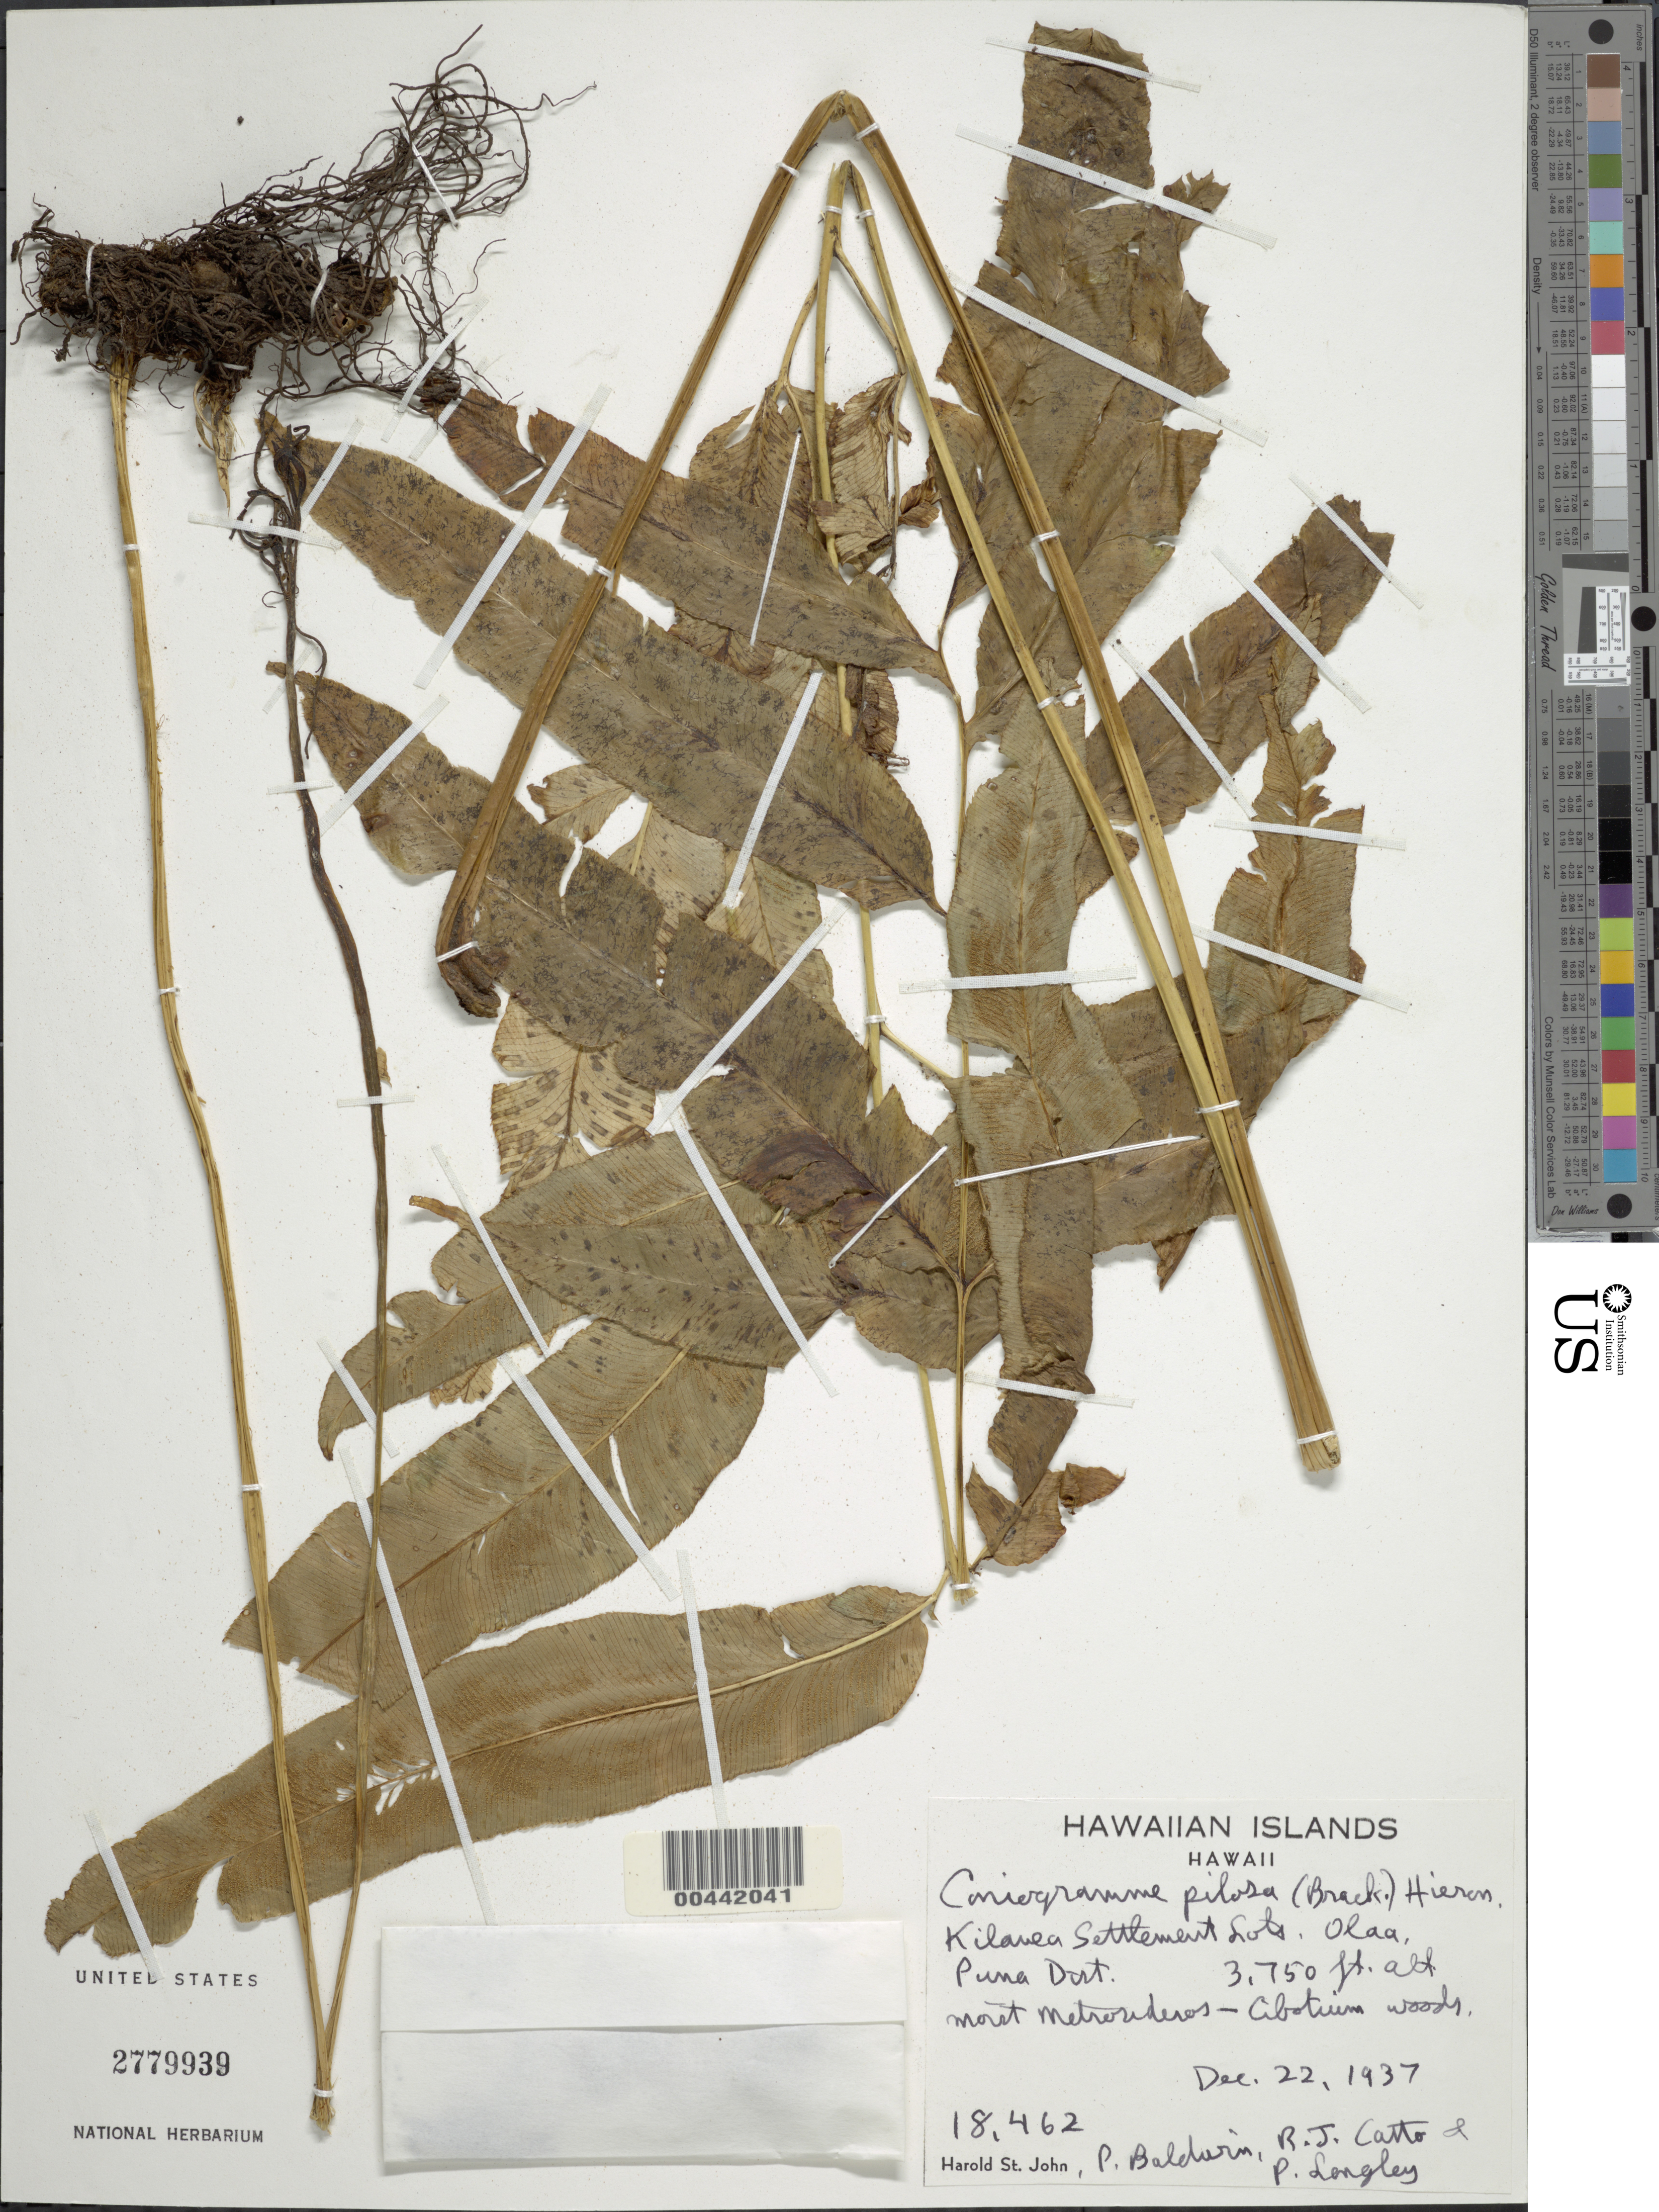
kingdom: Plantae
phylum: Tracheophyta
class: Polypodiopsida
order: Polypodiales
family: Pteridaceae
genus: Coniogramme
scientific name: Coniogramme pilosa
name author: (Brack.) Hieron.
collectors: H. St. John, P. Baldwin, R. Catto & P. Langley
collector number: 18462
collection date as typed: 22 Dec 1937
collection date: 1937-12-22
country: United States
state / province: Hawaii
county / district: Hawaii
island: Hawaii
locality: Kilauea Settlement Lots. Olaa, Puna Dist.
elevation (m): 1143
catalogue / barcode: US 2779939